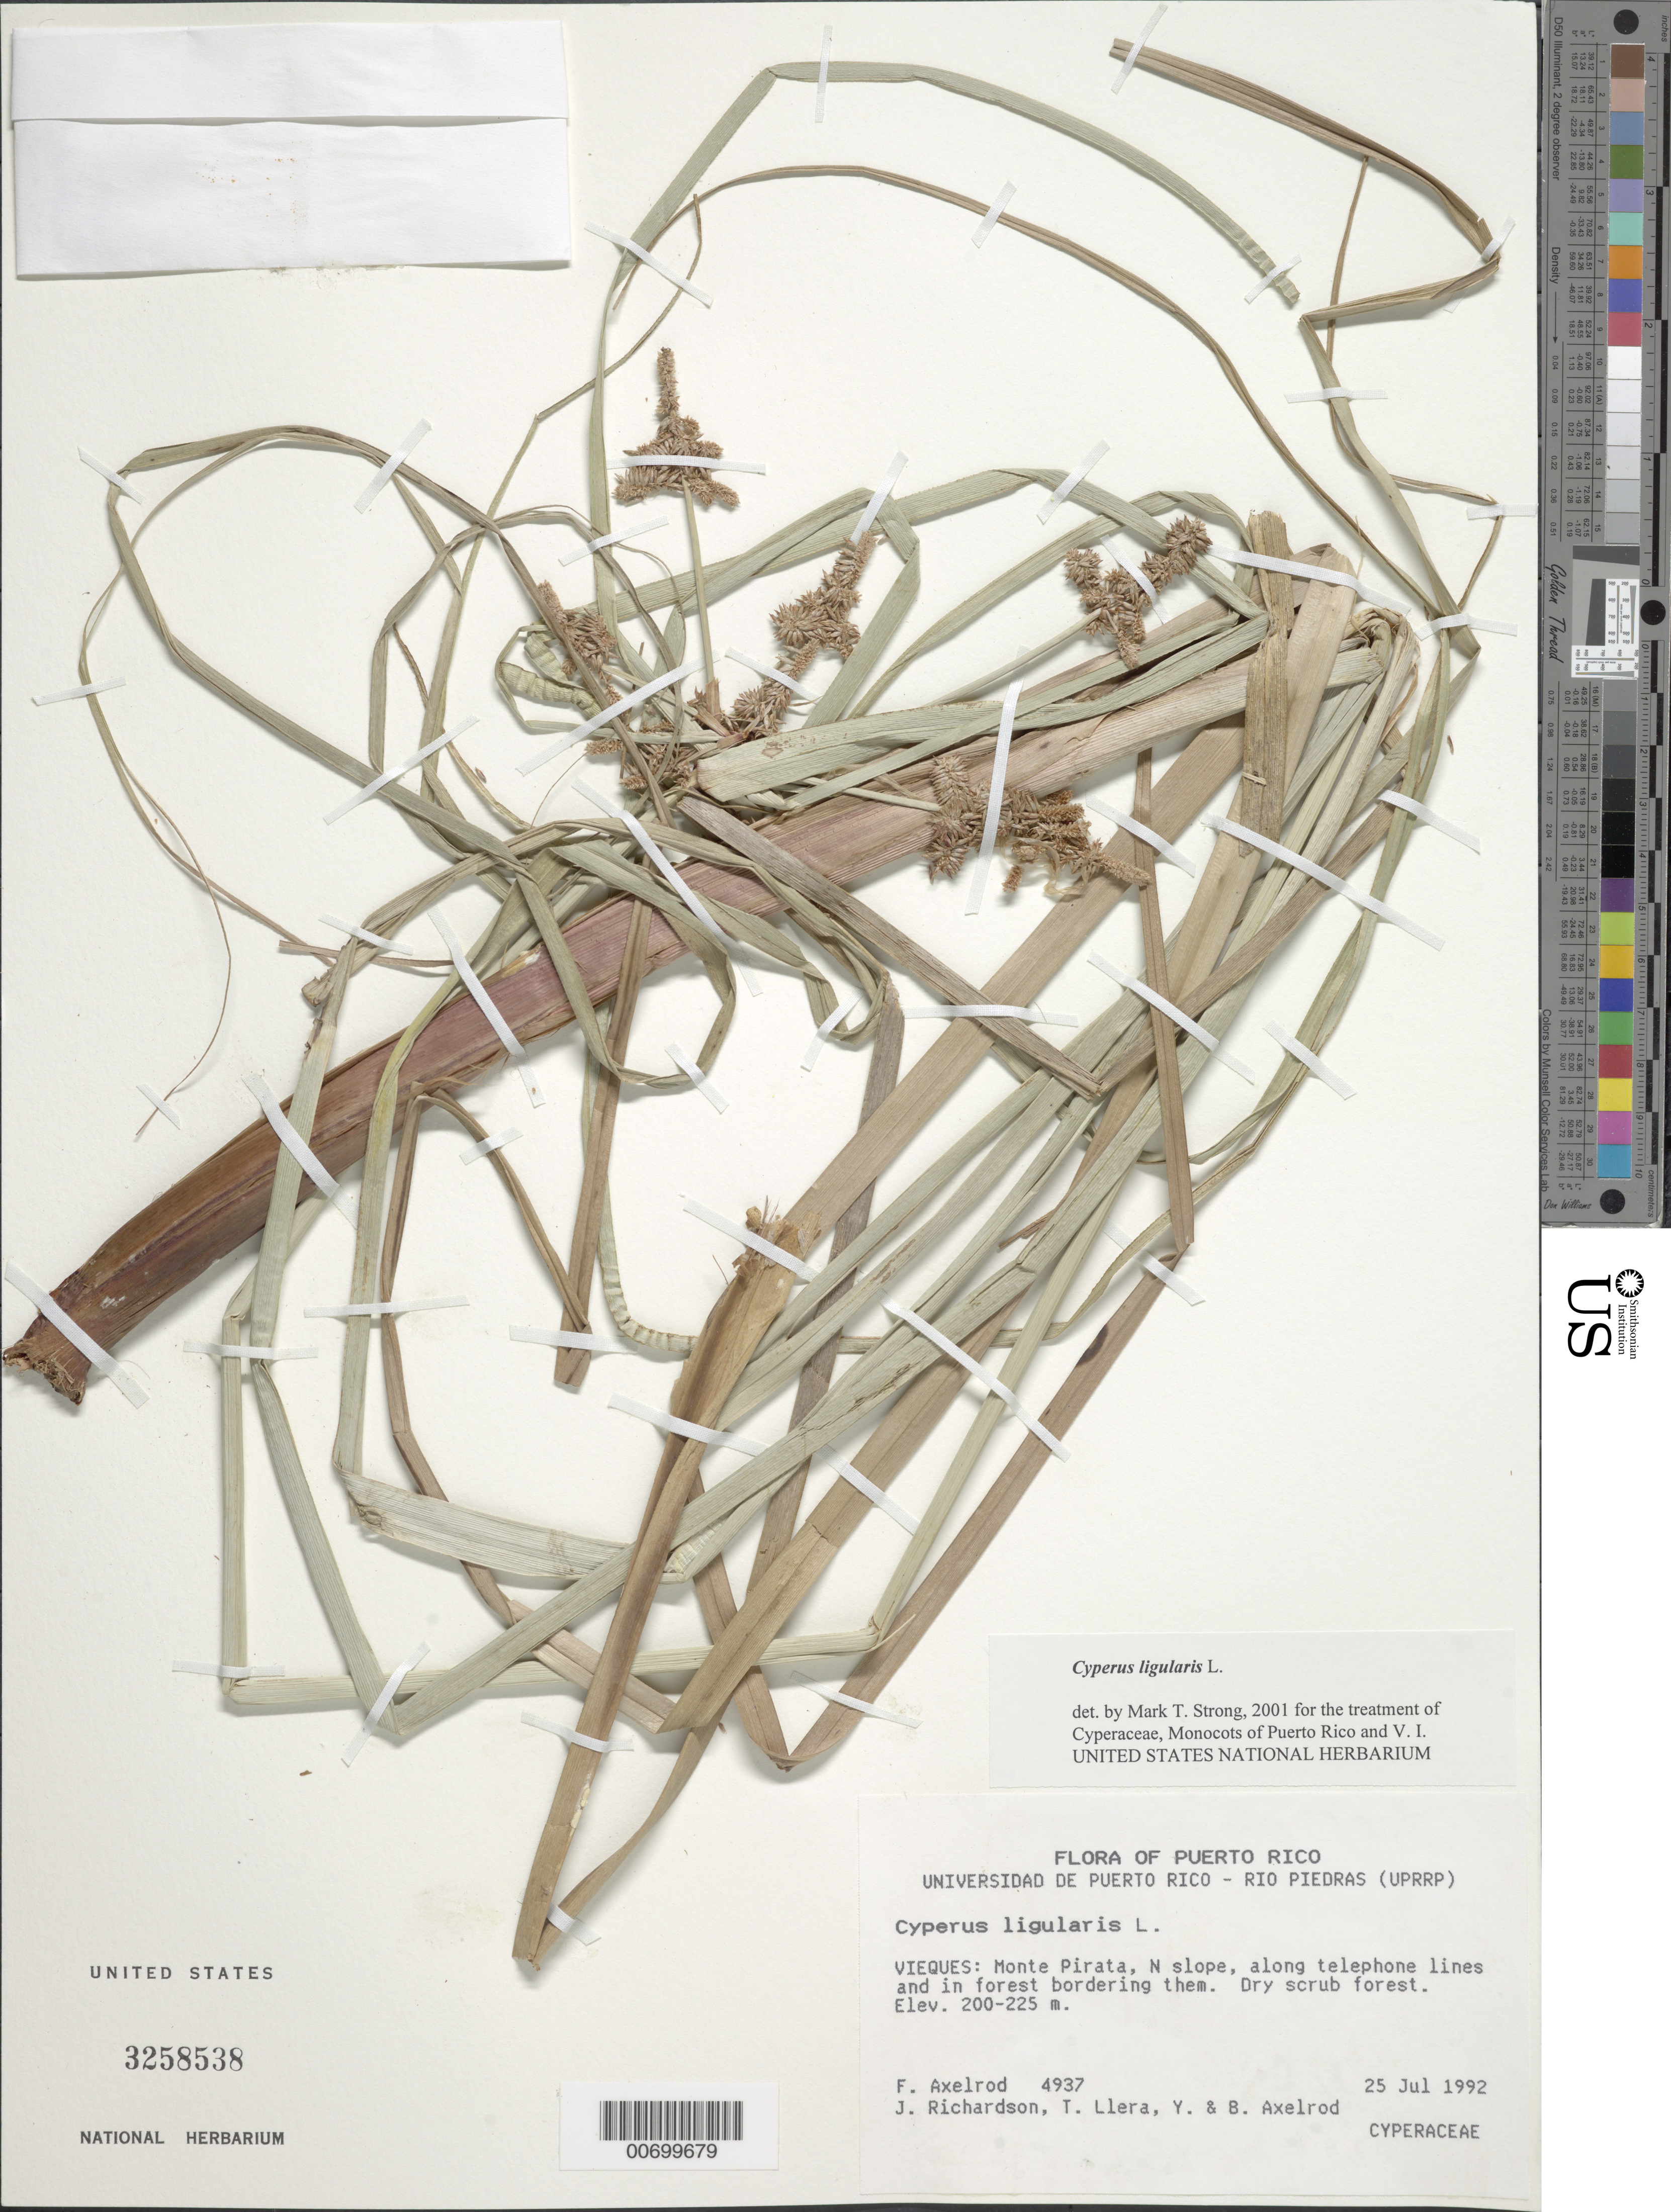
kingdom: Plantae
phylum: Tracheophyta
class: Liliopsida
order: Poales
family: Cyperaceae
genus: Cyperus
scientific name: Cyperus ligularis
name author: L.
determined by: Strong, M. T., (US), Smithsonian Institution - National Museum of Natural History (UNITED STATES)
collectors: F. S. Axelrod, J. Richardson, T. Llera, Y. Axelrod & B. Axelrod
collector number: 4937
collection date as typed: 25 Jul 1992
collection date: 1992-07-25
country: Puerto Rico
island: Vieques I.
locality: Vieques Island: Monte Pirata, N slope, along telephone lines and in forest bordering them.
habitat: Dry scrub forest.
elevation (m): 200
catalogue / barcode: US 3258538